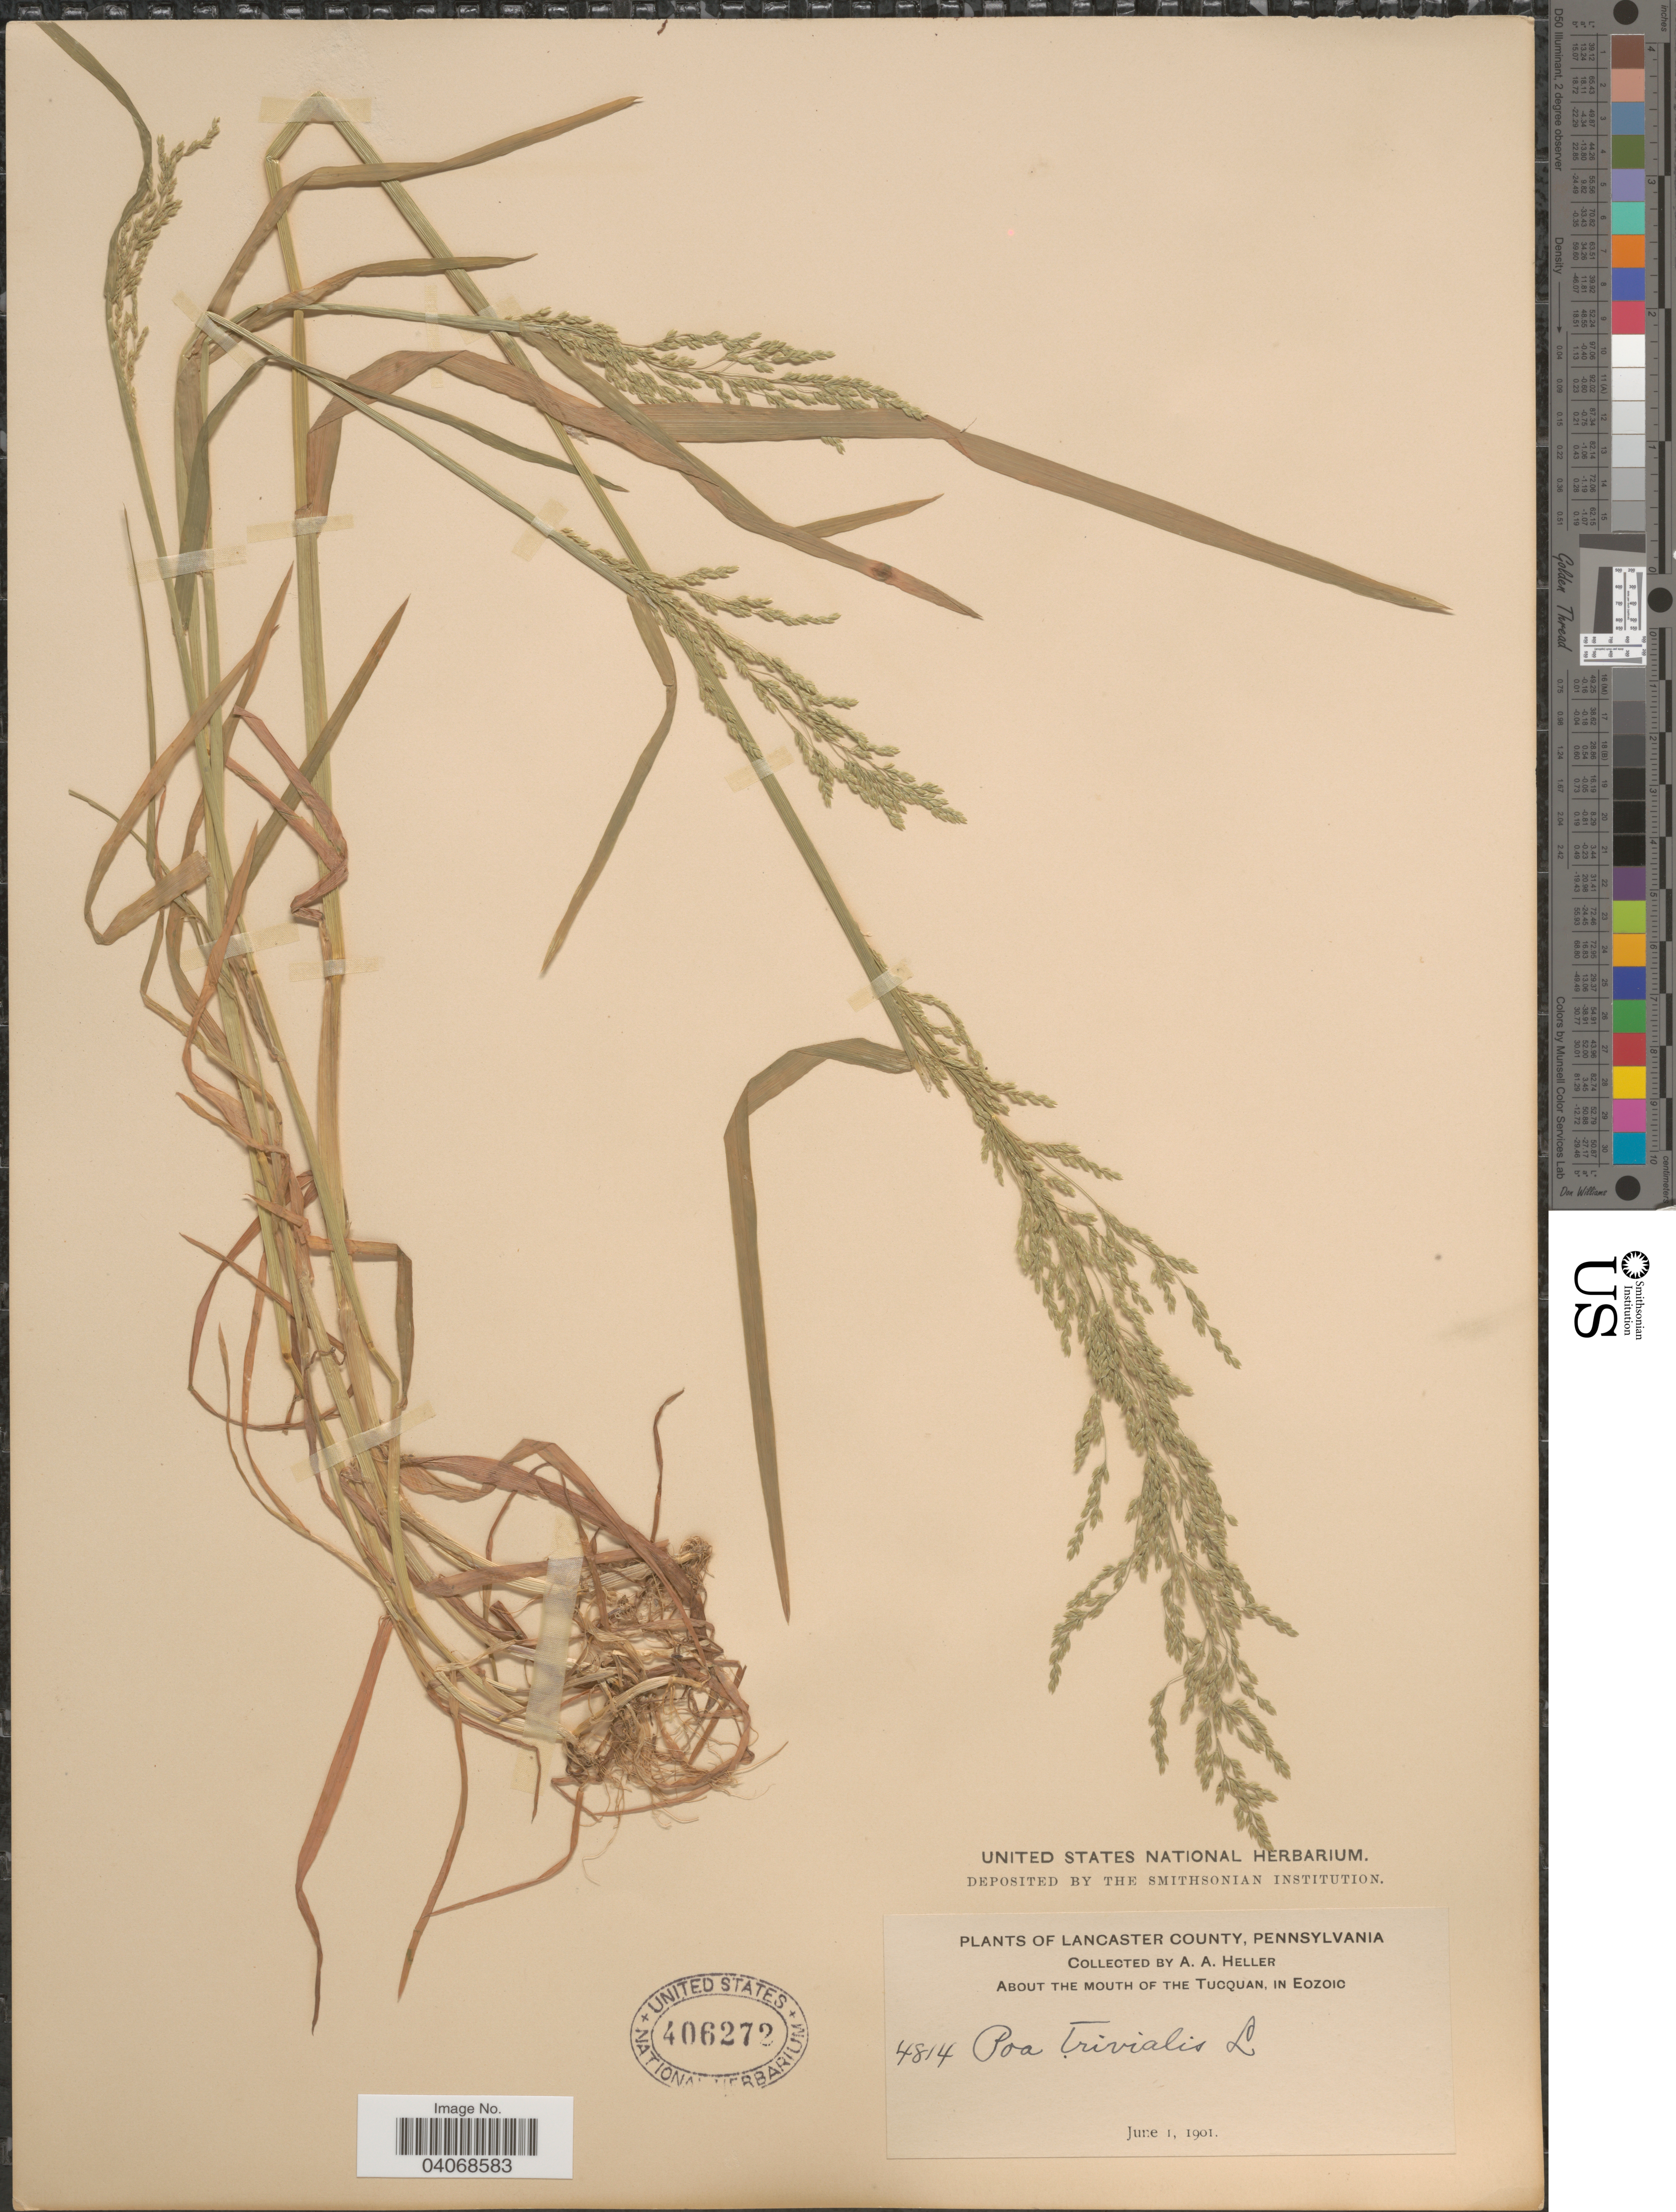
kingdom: Plantae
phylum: Tracheophyta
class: Liliopsida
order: Poales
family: Poaceae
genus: Poa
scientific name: Poa trivialis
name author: L.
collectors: A. A. Heller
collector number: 4814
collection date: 1901-06-01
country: United States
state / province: Pennsylvania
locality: Lancaster County. About the Mouth of the Tucquan, in Eozoic.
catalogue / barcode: US 406272